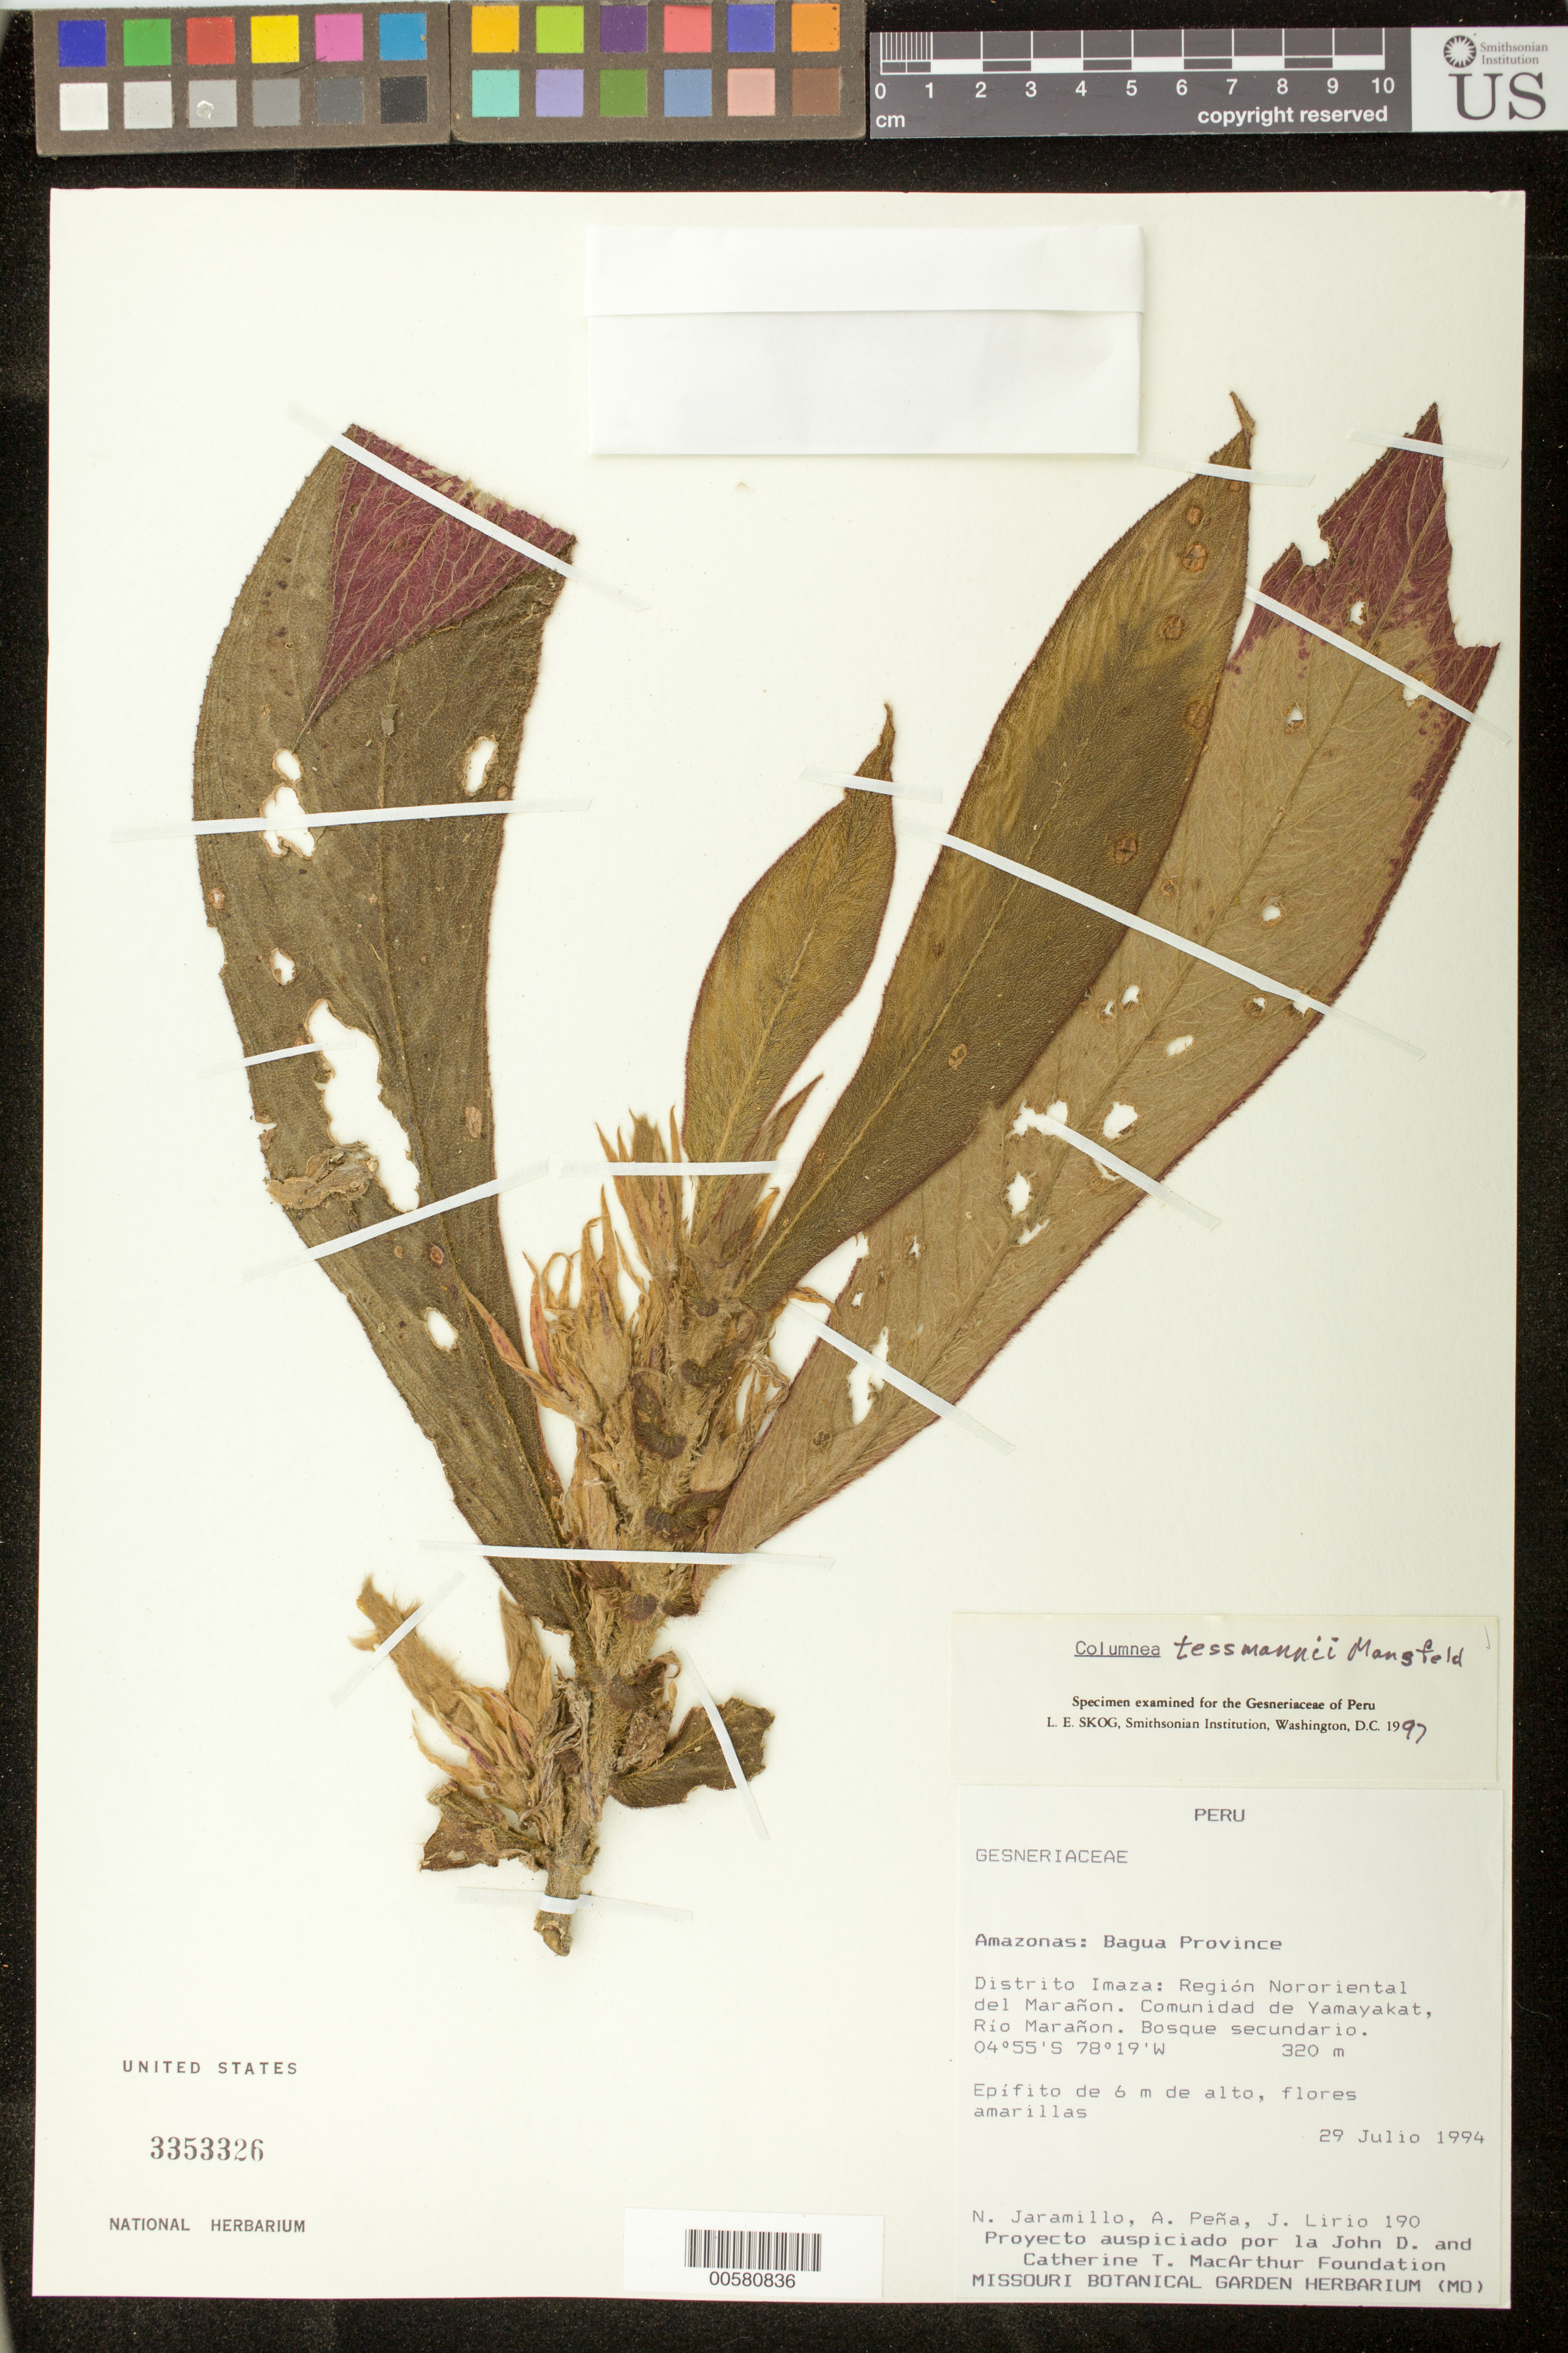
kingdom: Plantae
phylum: Tracheophyta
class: Magnoliopsida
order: Lamiales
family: Gesneriaceae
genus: Columnea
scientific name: Columnea tessmannii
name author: Mansf.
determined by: Skog, Laurence E.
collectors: N. Jaramillo, A. Peña & E. J. Lirio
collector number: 190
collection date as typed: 29 Jul 1994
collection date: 1994-07-29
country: Peru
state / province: Amazonas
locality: Prov. Bagua, dtto. Imaza: región nororiental del Marañon, comunidad de Yamayakat, Río Marañon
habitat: Bosque secundario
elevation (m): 320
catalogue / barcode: US 3353326